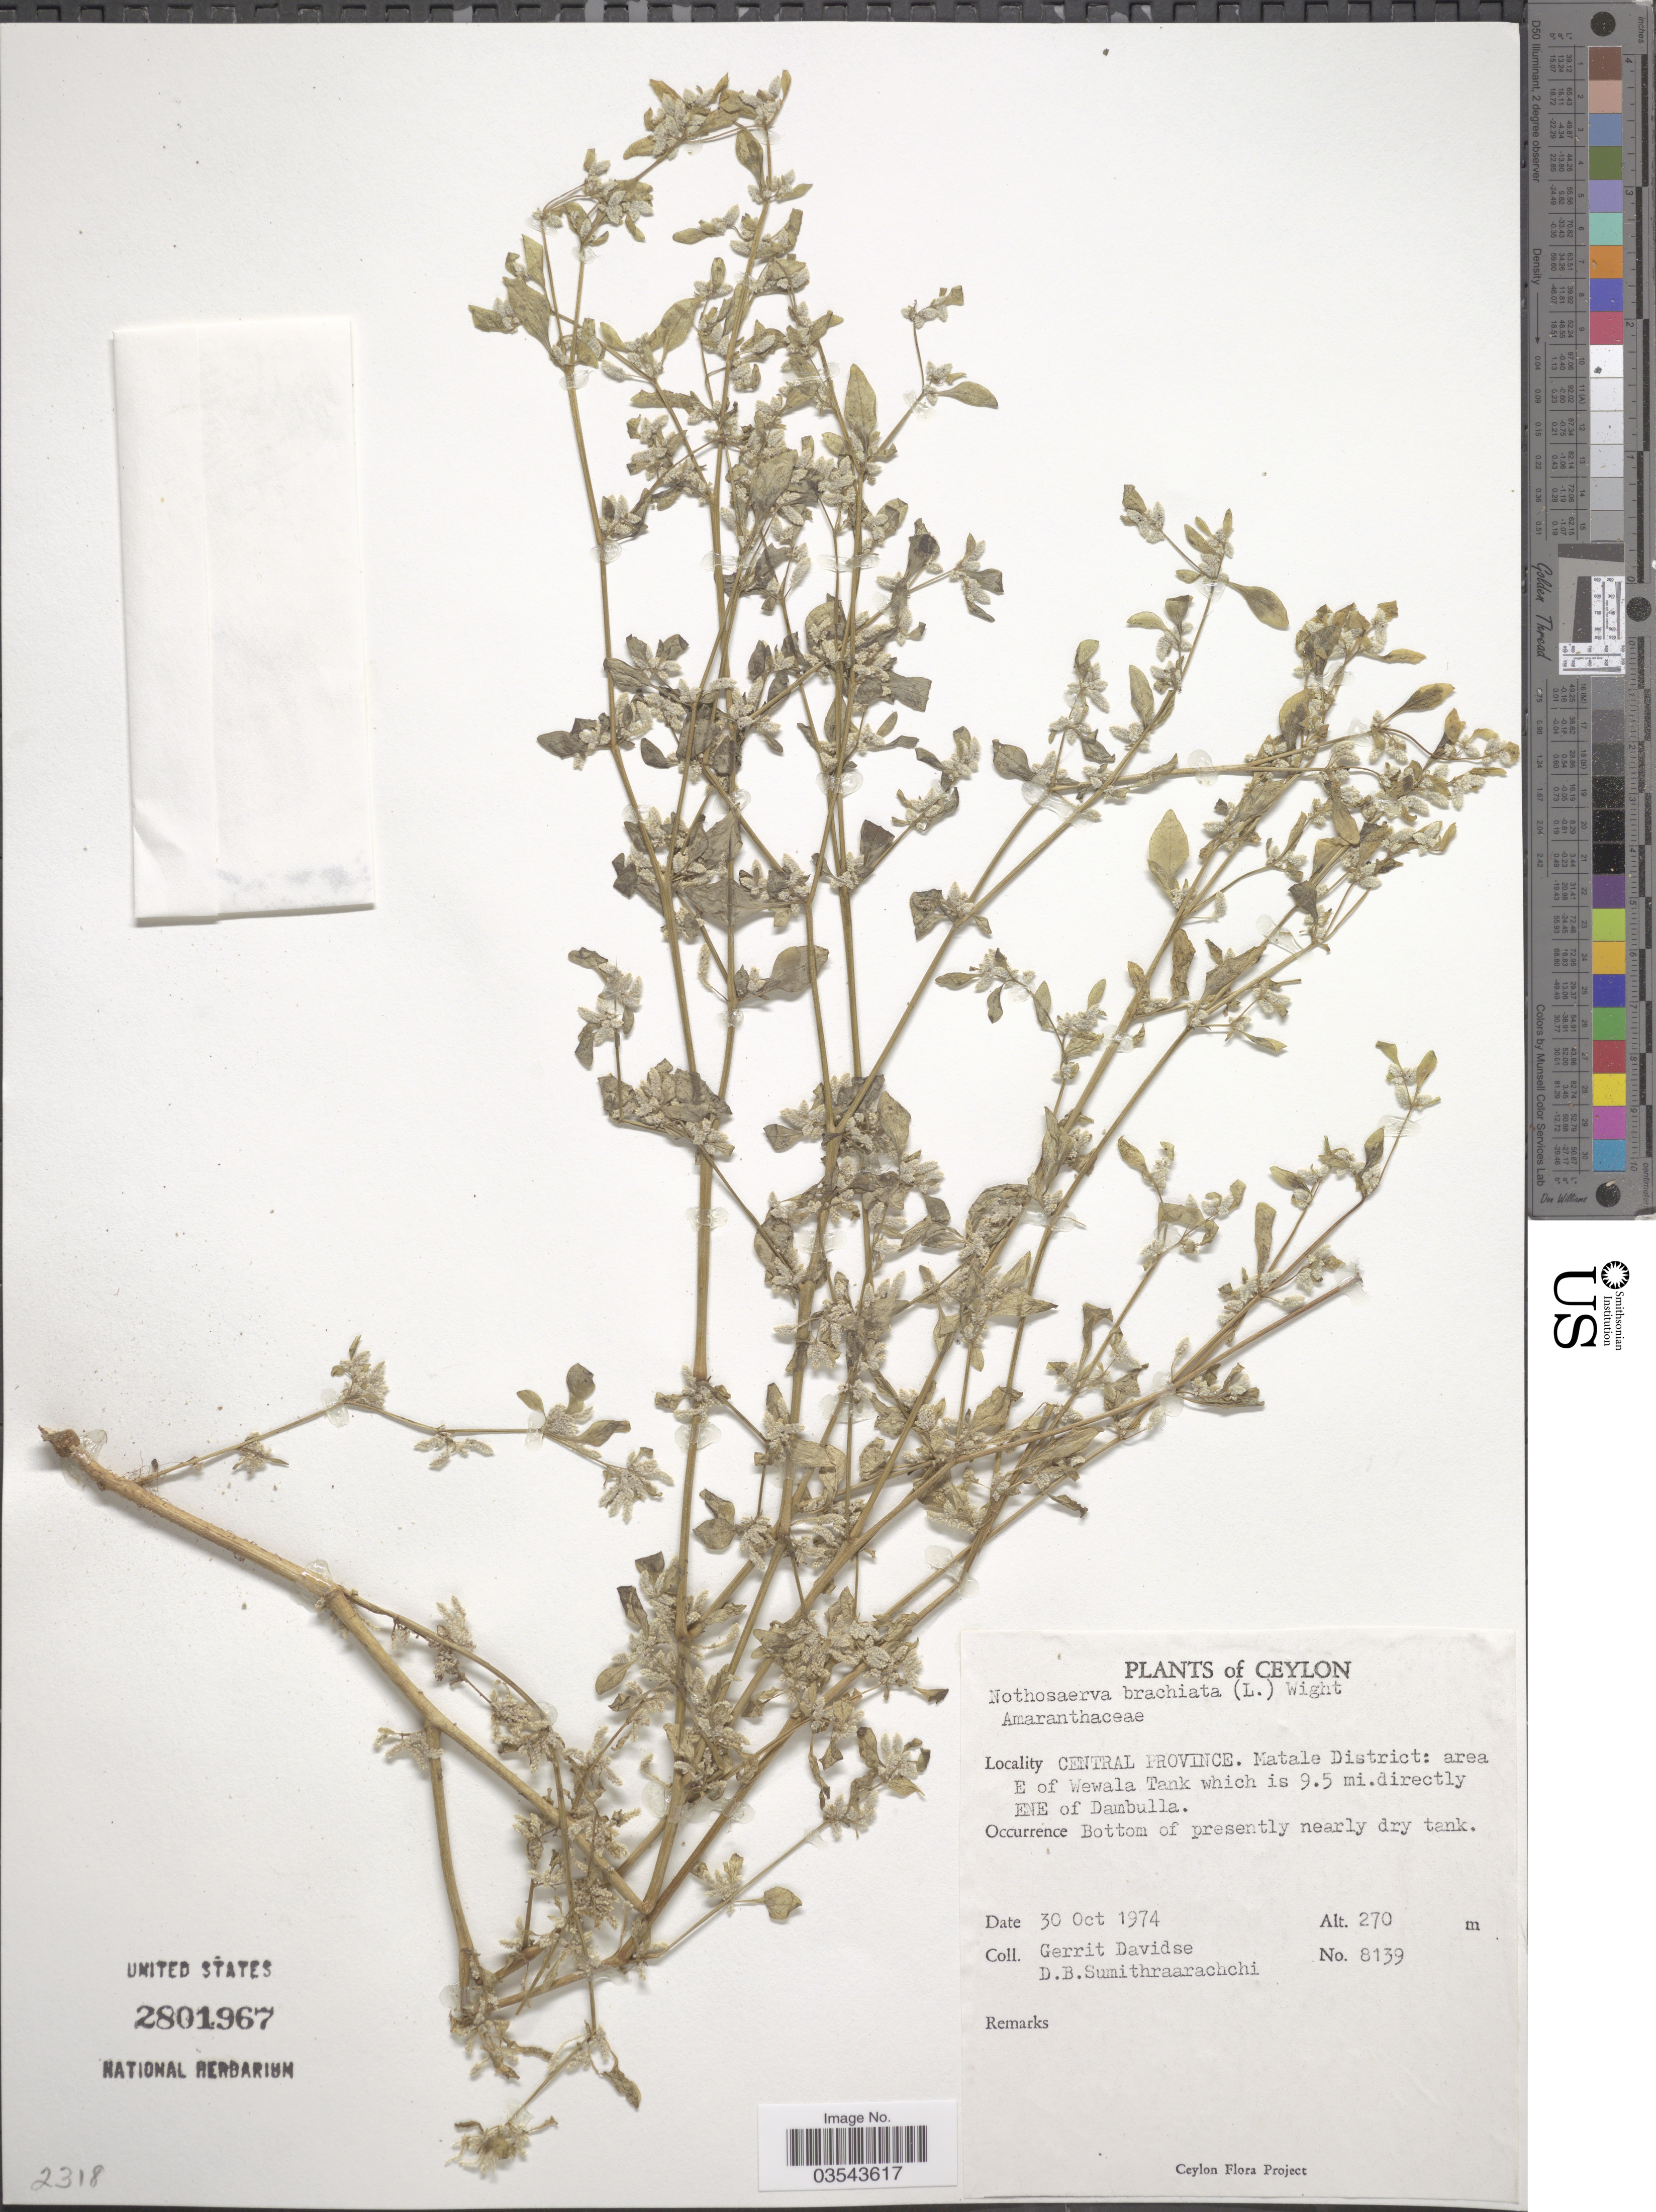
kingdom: Plantae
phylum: Tracheophyta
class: Magnoliopsida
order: Caryophyllales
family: Amaranthaceae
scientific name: Nothosaerua brachiata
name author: Baill.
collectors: G. Davidse & D. B. Sumithraarachchi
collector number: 8139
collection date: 1974-10-30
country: Sri Lanka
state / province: Central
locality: Ceylon. Matale District: area E of Wewala Tank which is 9.5 mi. directly ENE of Dambulla. Bottom of presently nearly dry tank.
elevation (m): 270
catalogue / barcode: US 2801967